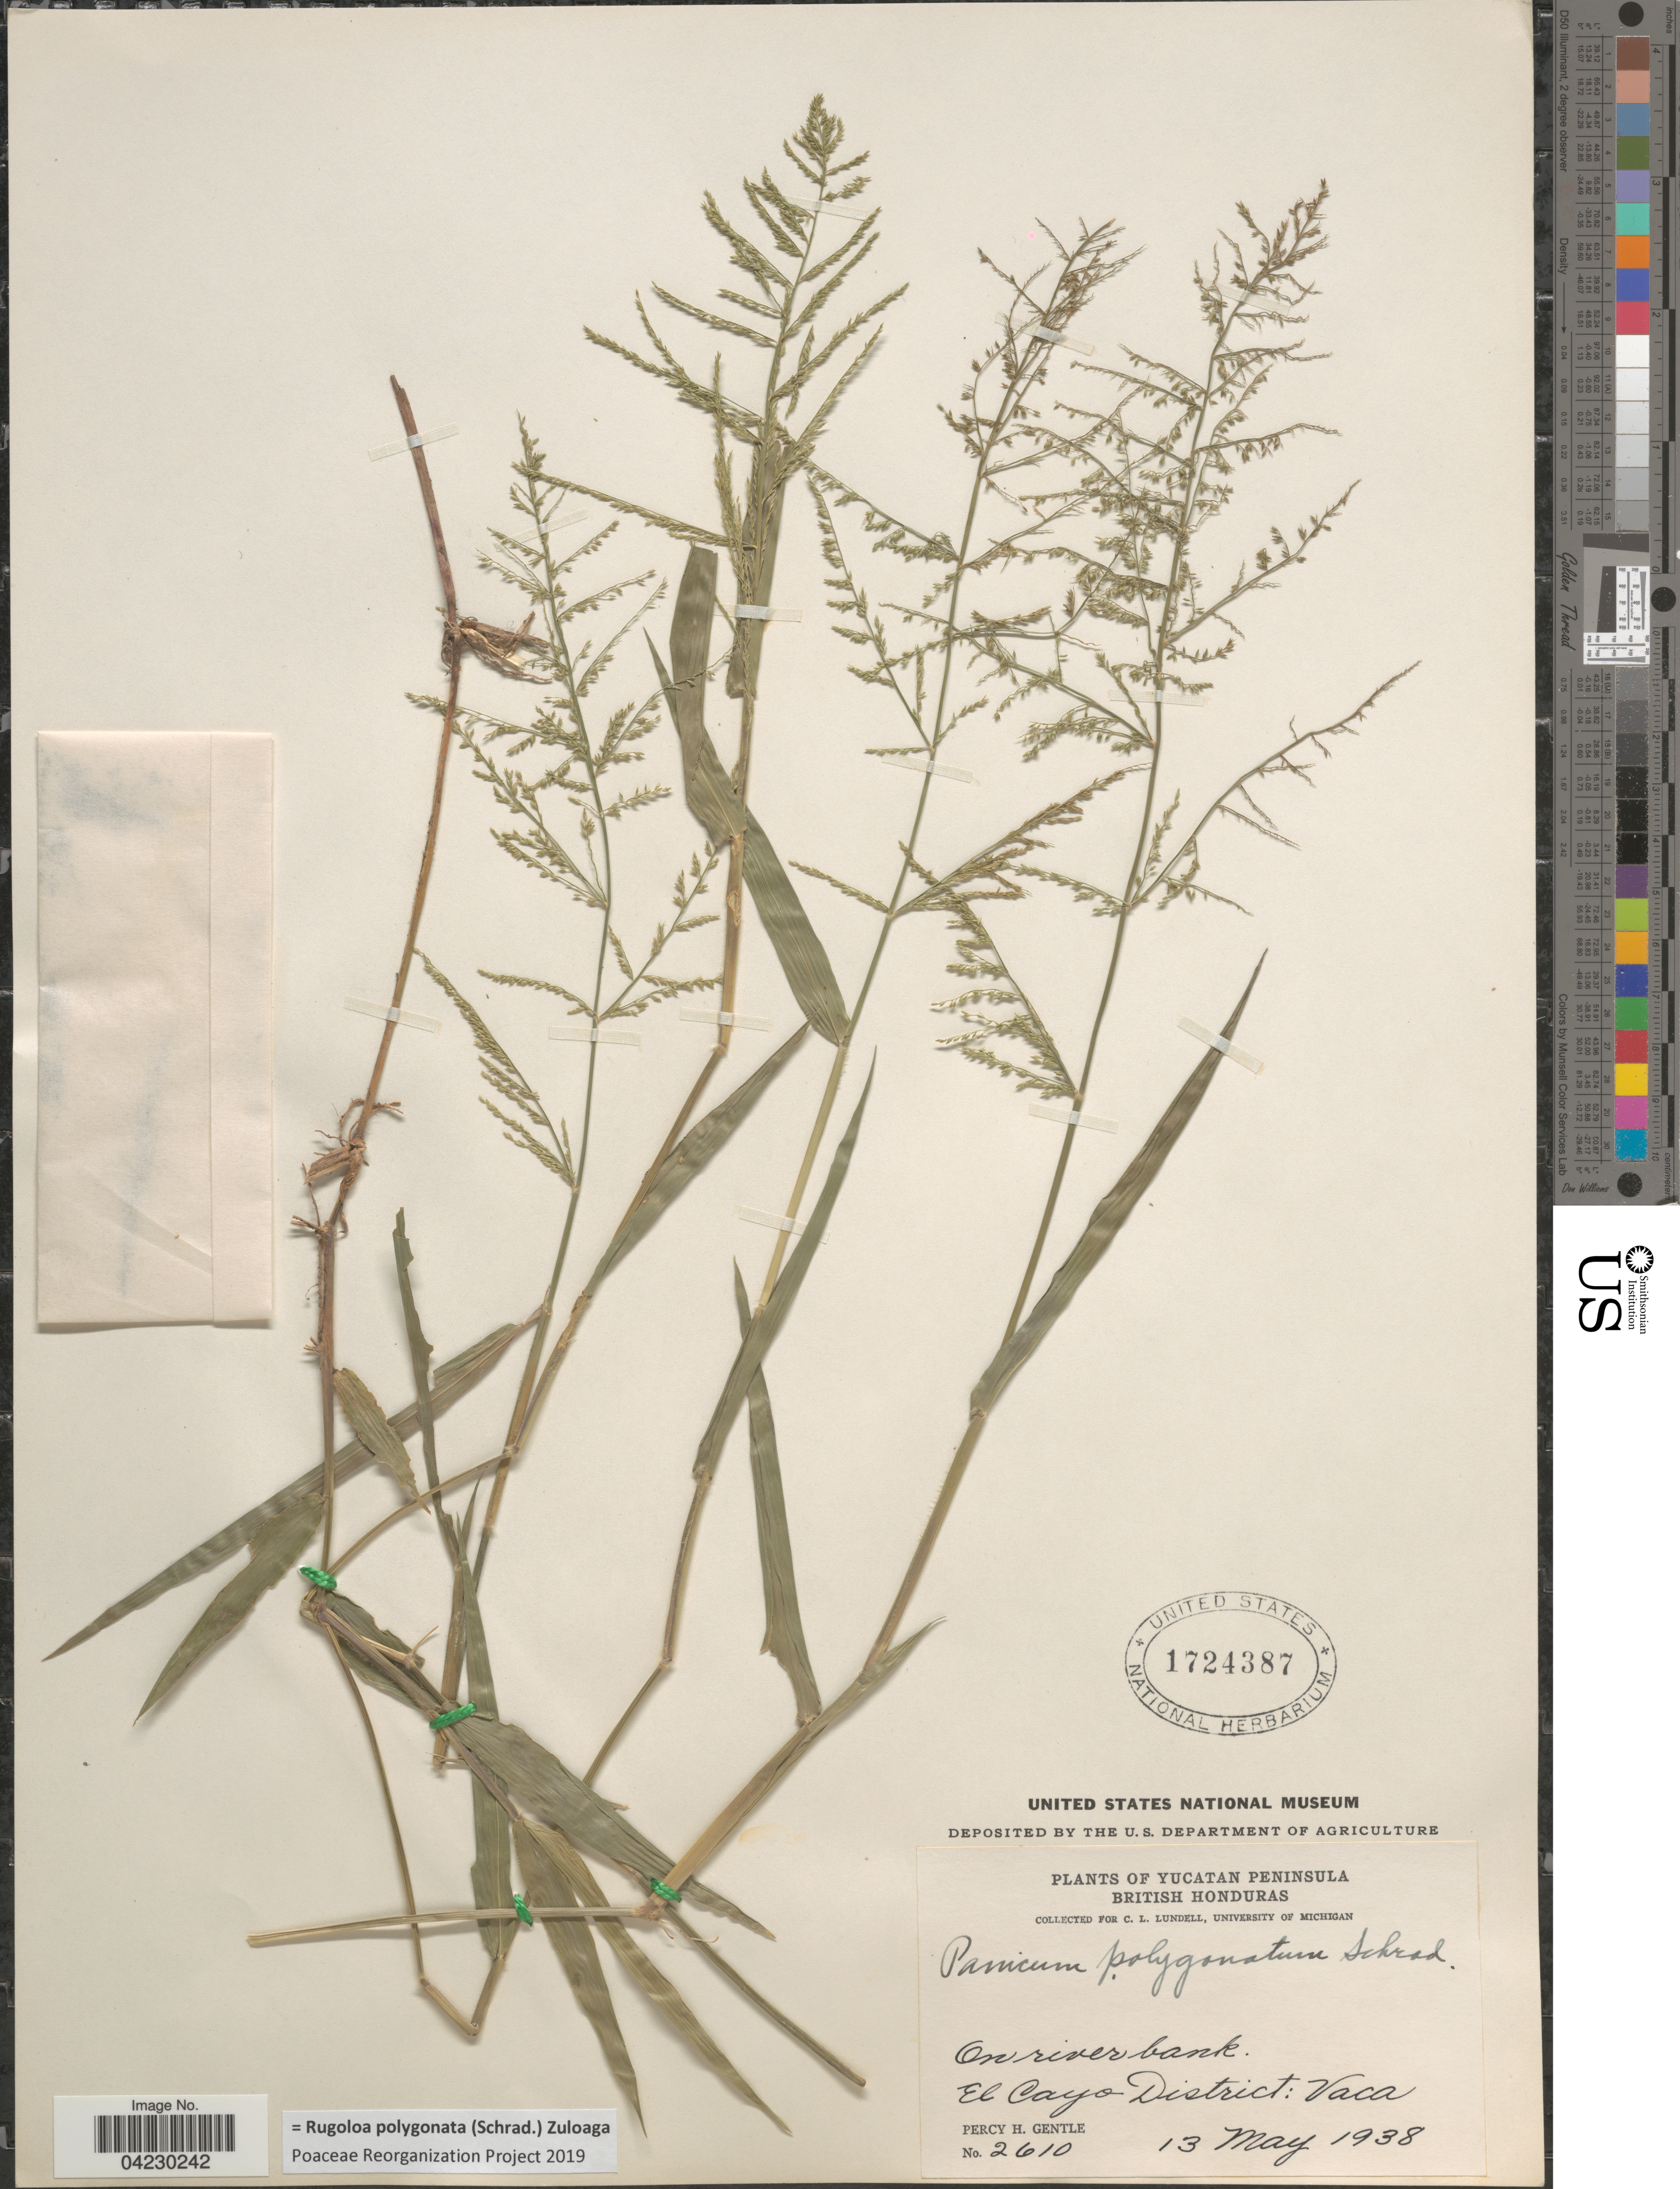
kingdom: Plantae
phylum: Tracheophyta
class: Liliopsida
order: Poales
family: Poaceae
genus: Rugoloa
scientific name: Rugoloa polygonata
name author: (Schrad.) Zuloaga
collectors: P. H. Gentle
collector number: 2610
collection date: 1938-05-13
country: Belize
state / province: Cayo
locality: Yucatan Peninsula. British Honduras. On river bank. El Cayo District: Vaca.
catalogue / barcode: US 1724387